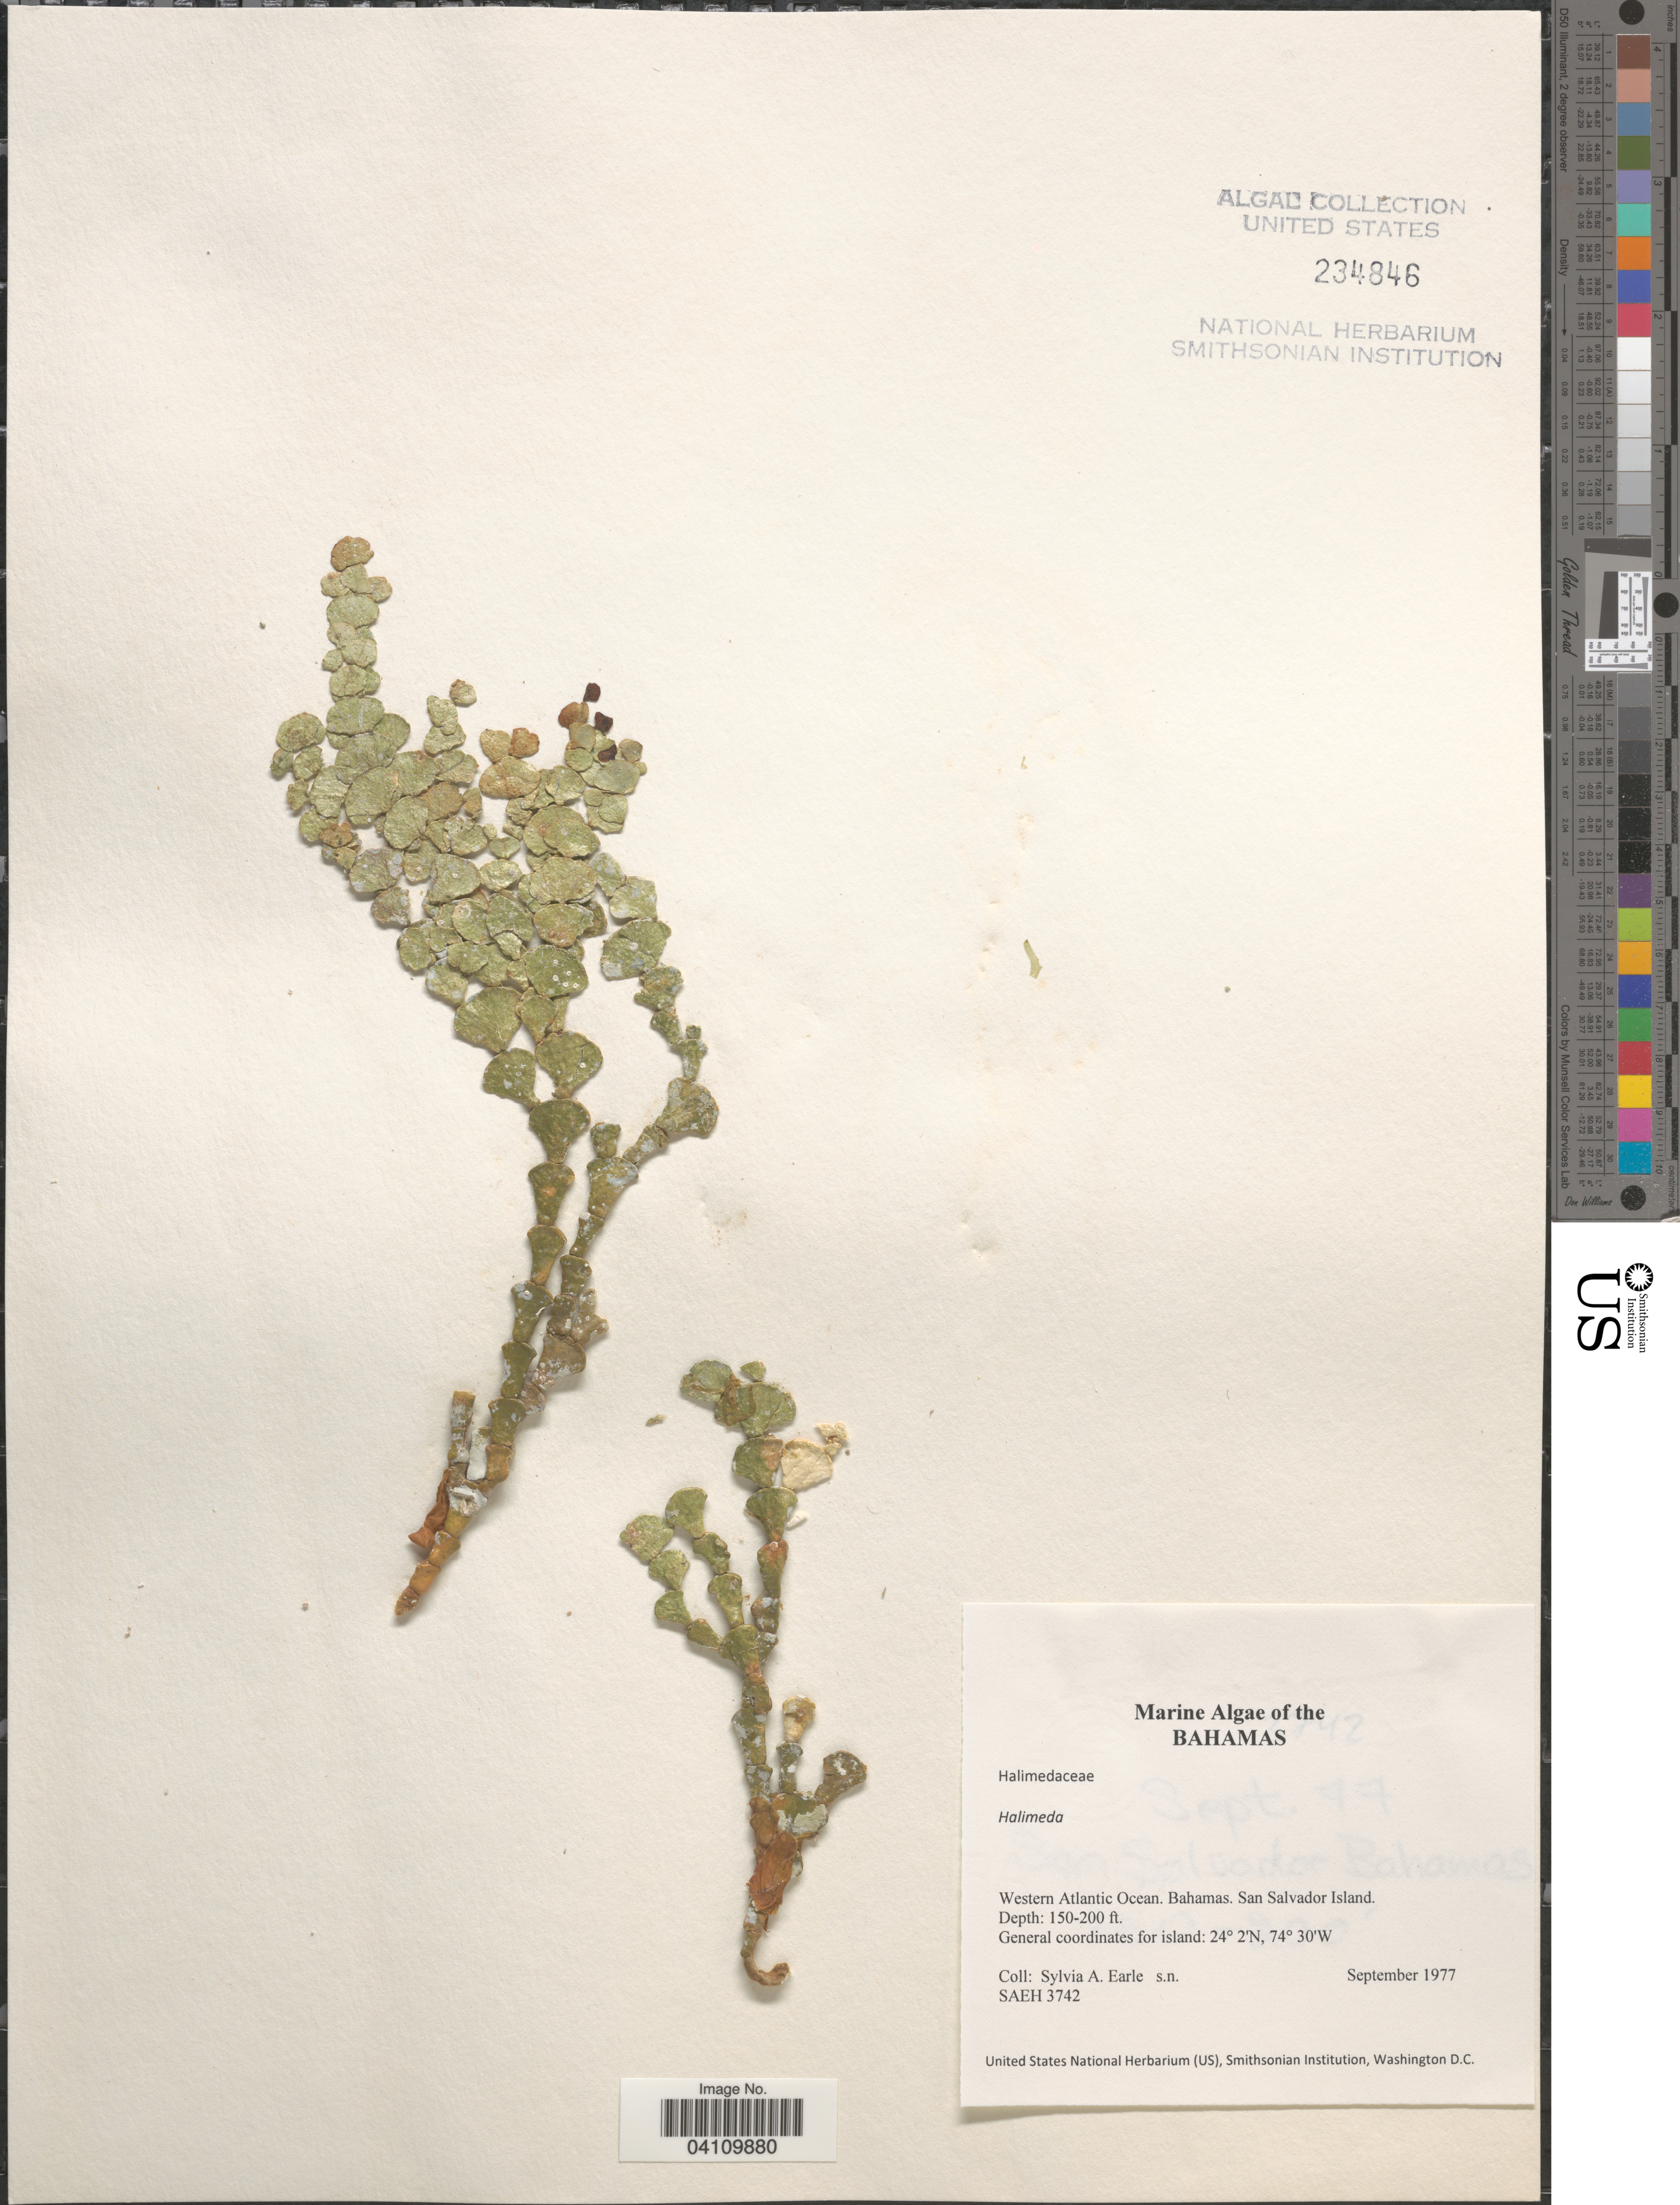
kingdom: Plantae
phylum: Chlorophyta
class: Ulvophyceae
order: Bryopsidales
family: Halimedaceae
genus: Halimeda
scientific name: Halimeda sp.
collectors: S. A. Earle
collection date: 1977-09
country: Bahamas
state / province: San Salvador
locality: Western Atlantic Ocean. San Salvador Island.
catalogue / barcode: US 234846